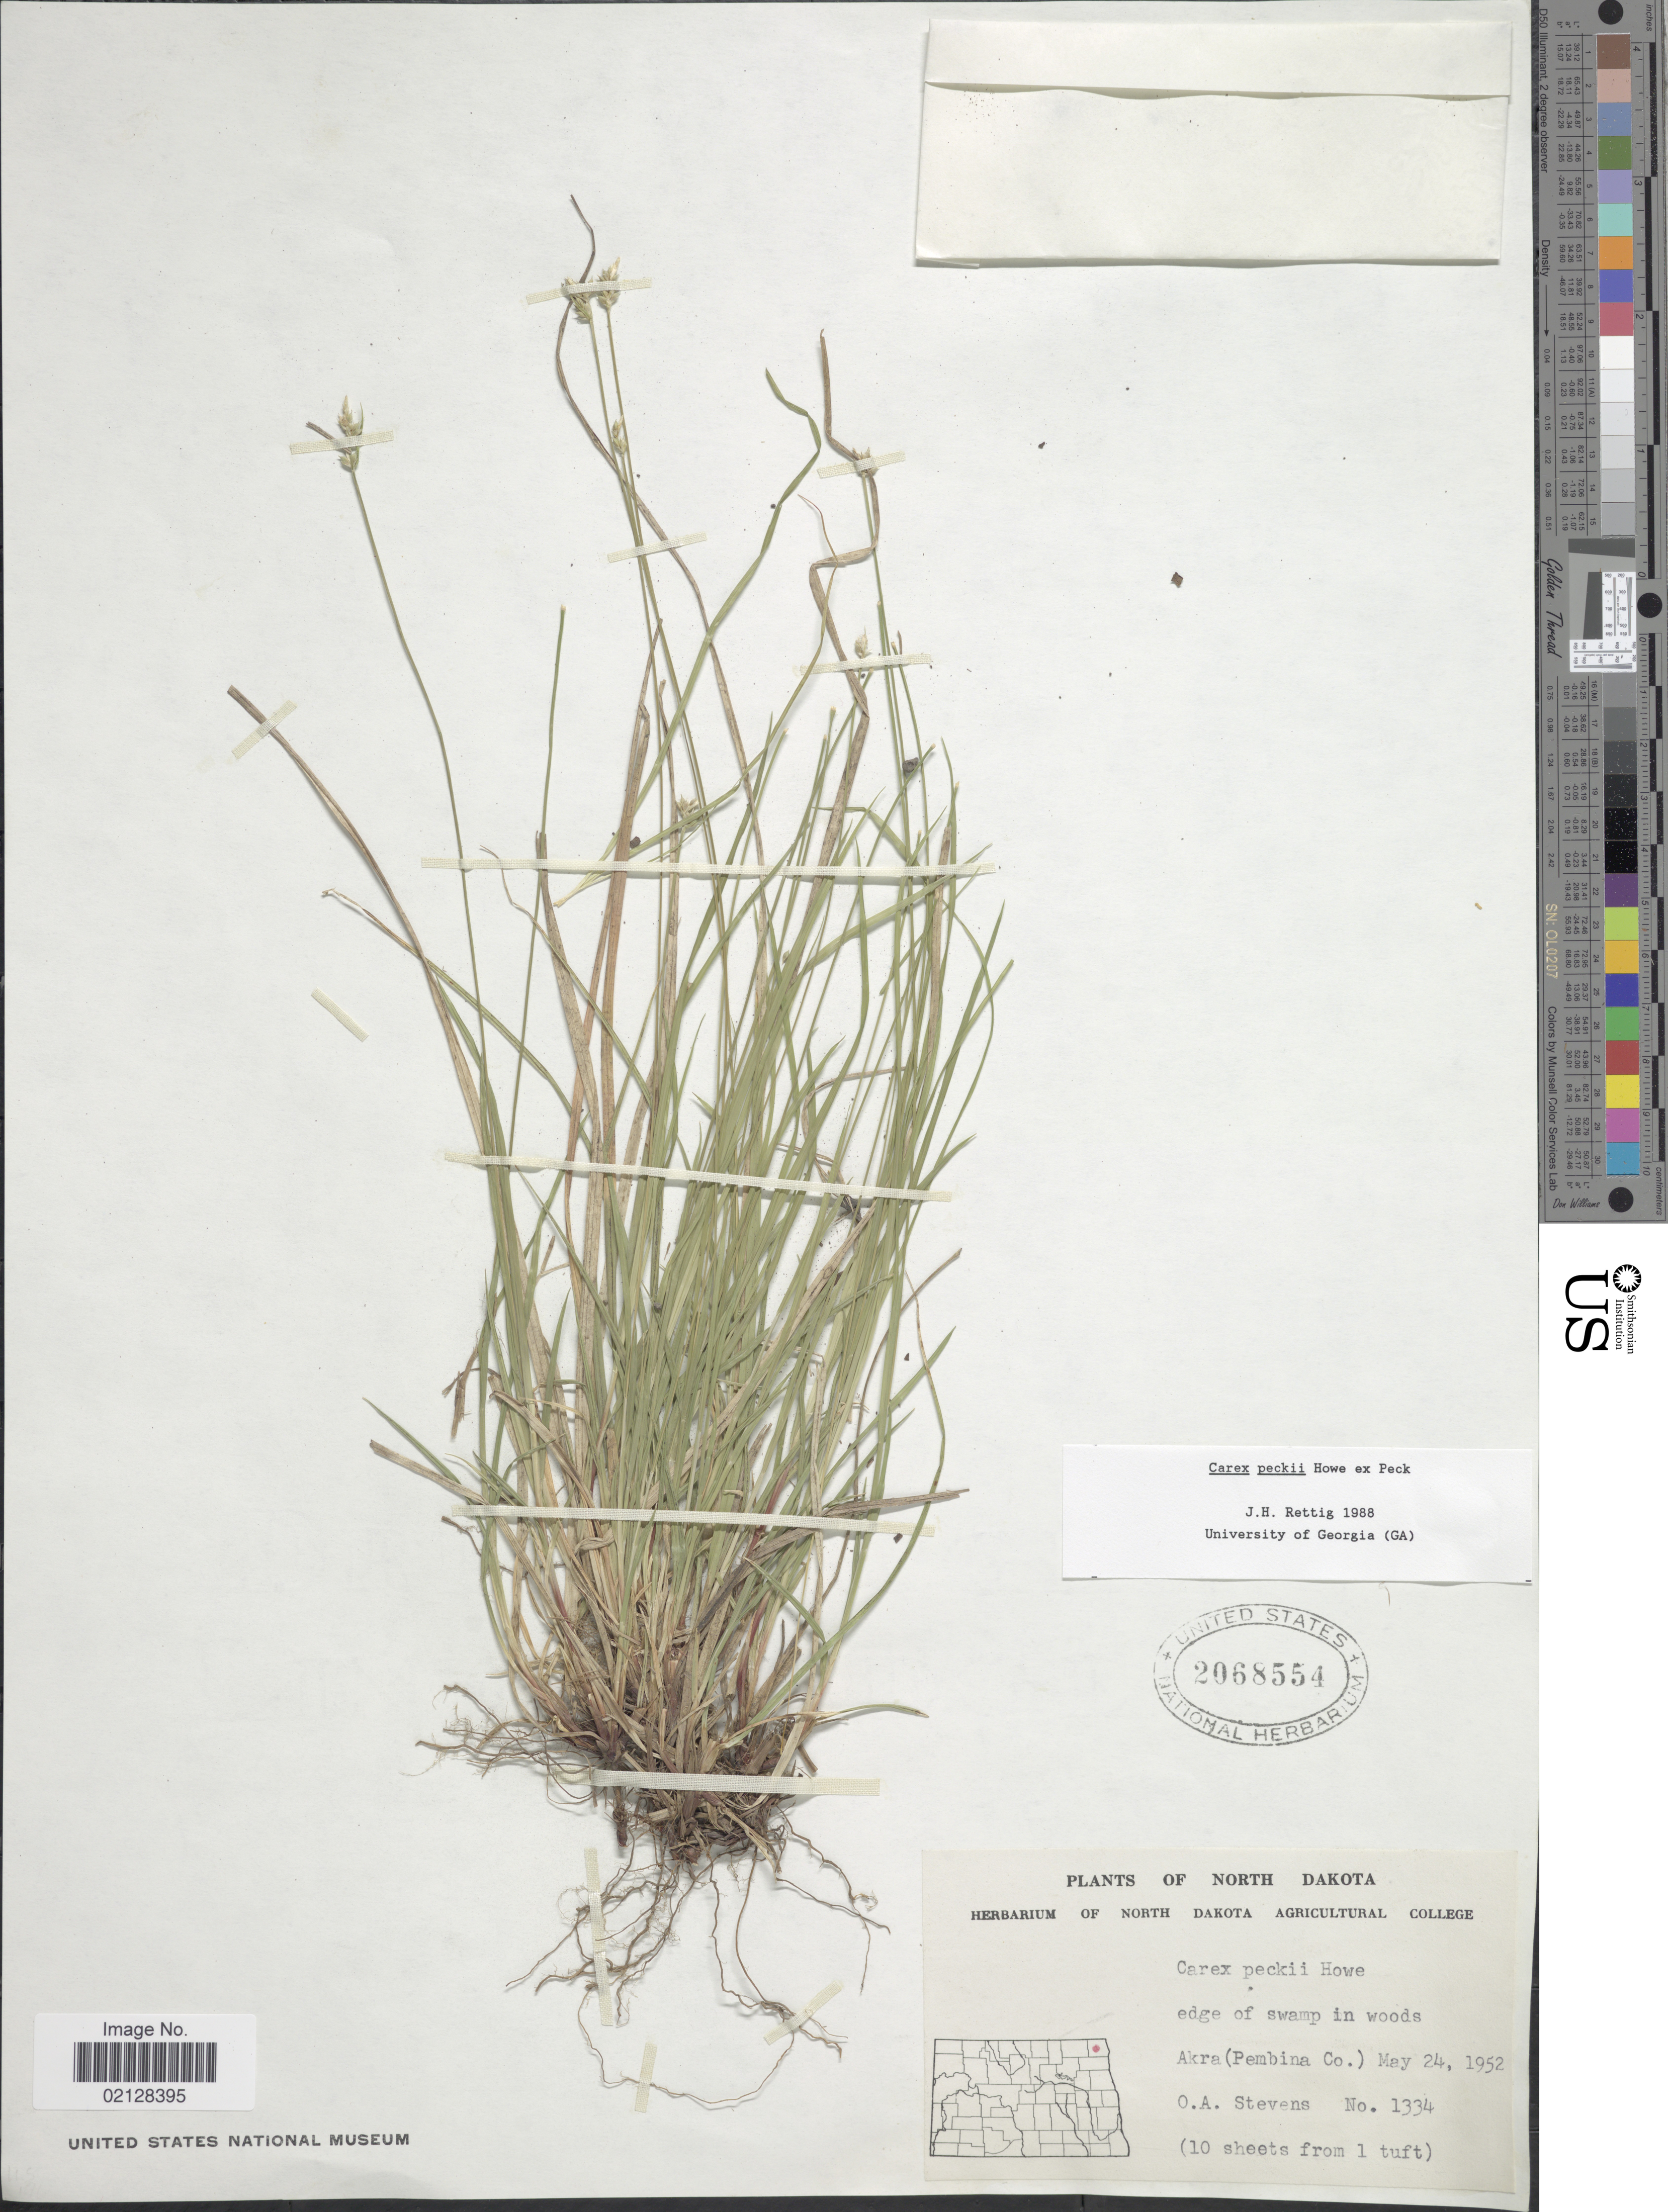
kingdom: Plantae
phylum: Tracheophyta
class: Liliopsida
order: Poales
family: Cyperaceae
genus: Carex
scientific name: Carex peckii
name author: Howe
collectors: O. A. Stevens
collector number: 1334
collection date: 1952-05-24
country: United States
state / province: North Dakota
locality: Edge of swamp in woods Akra (Pembina Co.)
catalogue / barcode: US 2068554